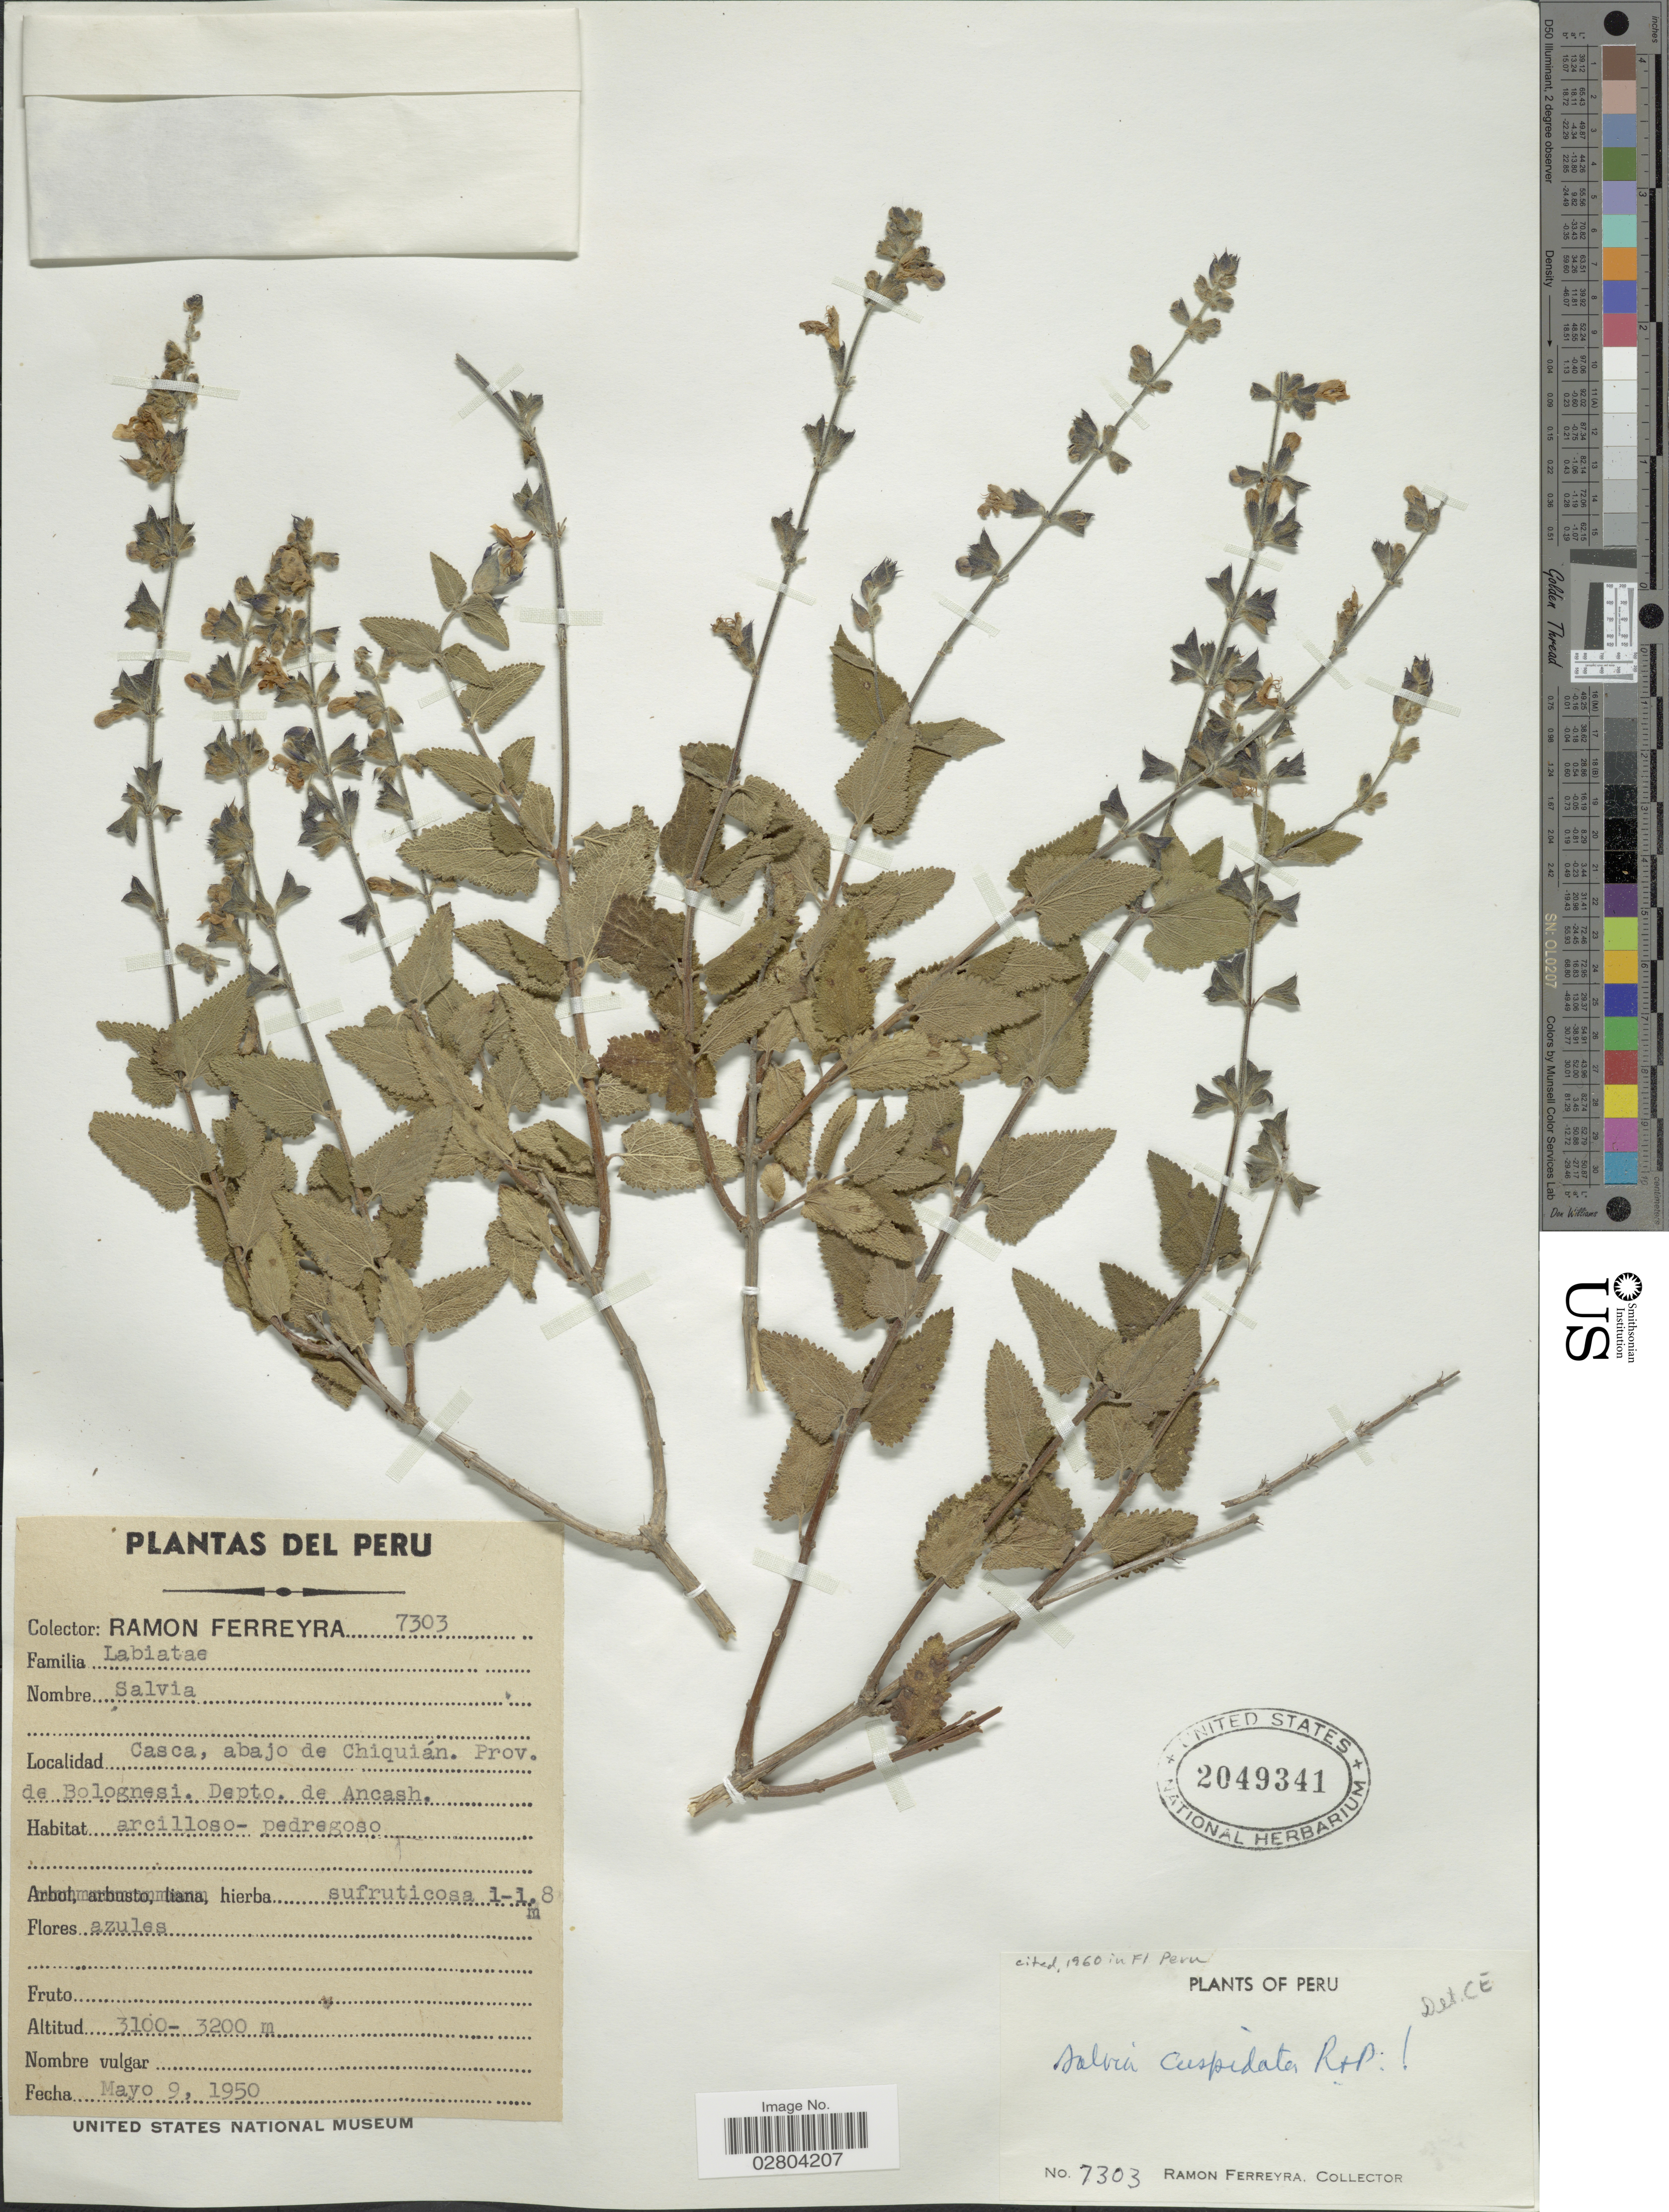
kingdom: Plantae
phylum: Tracheophyta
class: Magnoliopsida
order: Lamiales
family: Lamiaceae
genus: Salvia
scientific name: Salvia cuspidata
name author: Ruiz & Pav.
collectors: R. A. Ferreyra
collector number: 7303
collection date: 1950-05-09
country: Peru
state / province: Ancash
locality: Casca, abajo de Chiquián. Prov. de Bolognesi.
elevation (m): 3100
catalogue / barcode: US 2049341